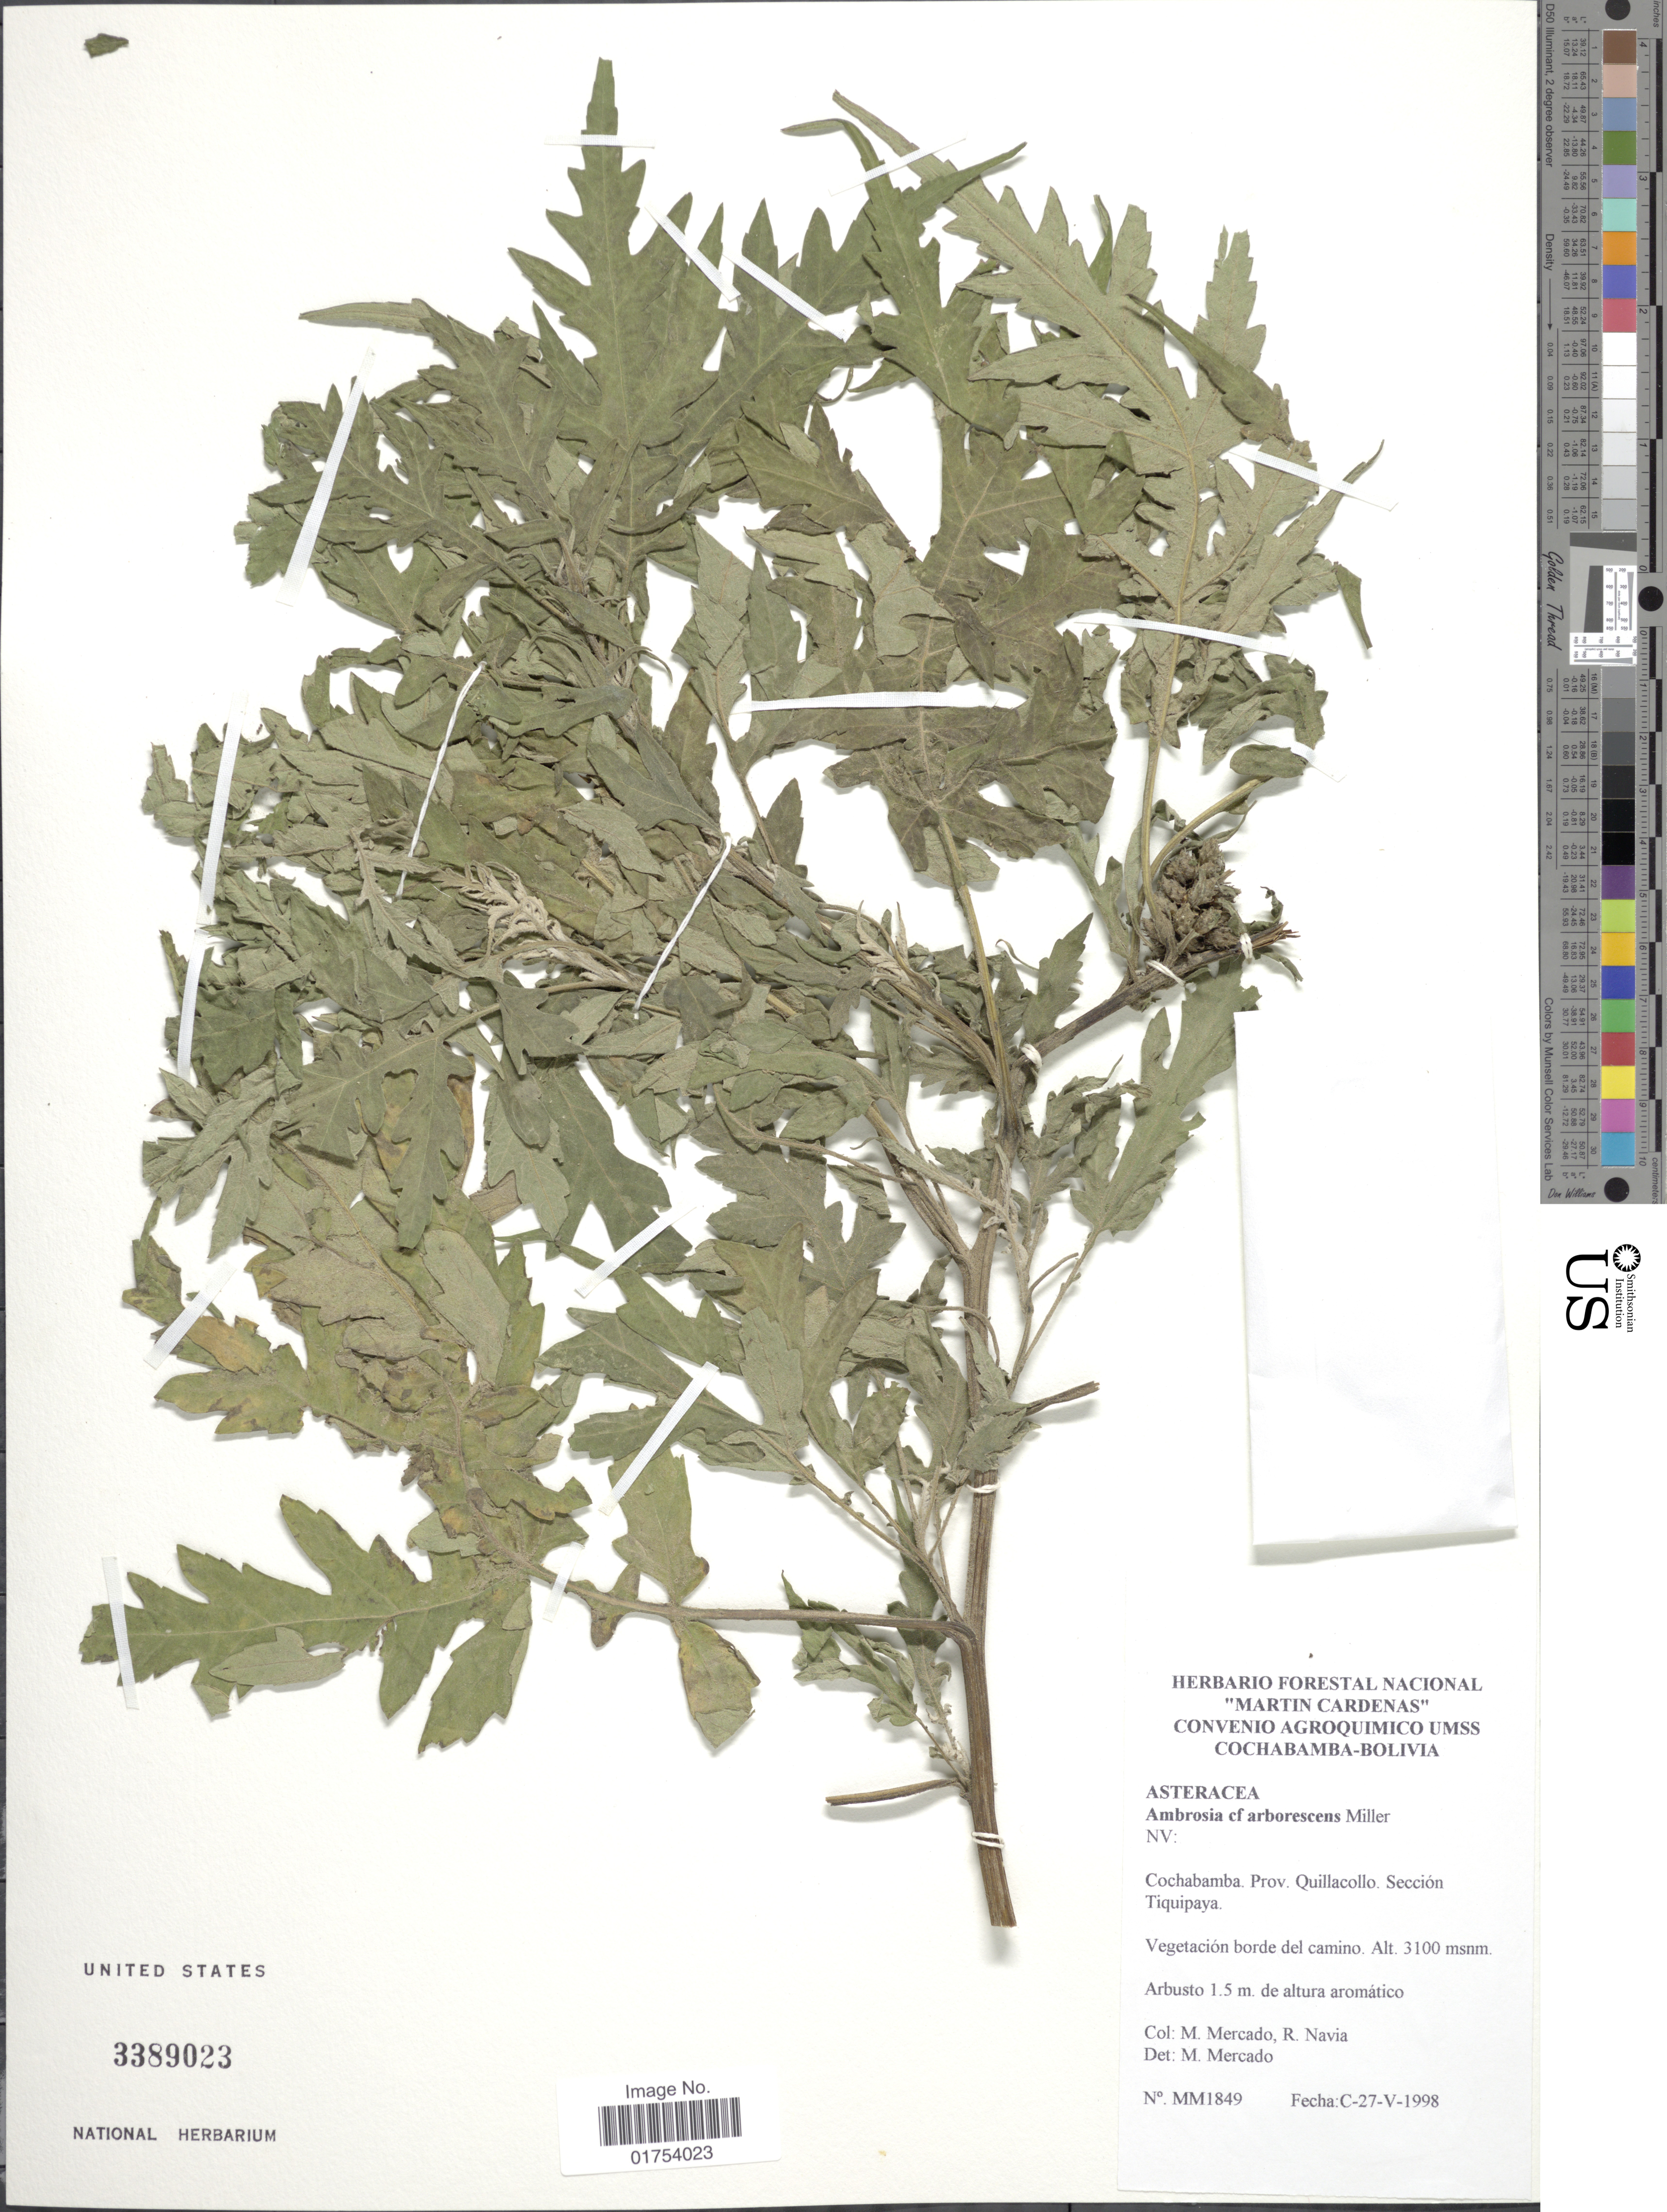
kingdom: Plantae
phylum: Tracheophyta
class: Magnoliopsida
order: Asterales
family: Asteraceae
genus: Ambrosia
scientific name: Ambrosia arborescens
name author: Mill.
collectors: M. Mercado & R. Navia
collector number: MM1849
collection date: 1998-05-27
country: Bolivia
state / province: Cochabamba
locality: Prov. Quillacollo. Seccion Tiquipaya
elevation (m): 3100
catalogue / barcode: US 3389023